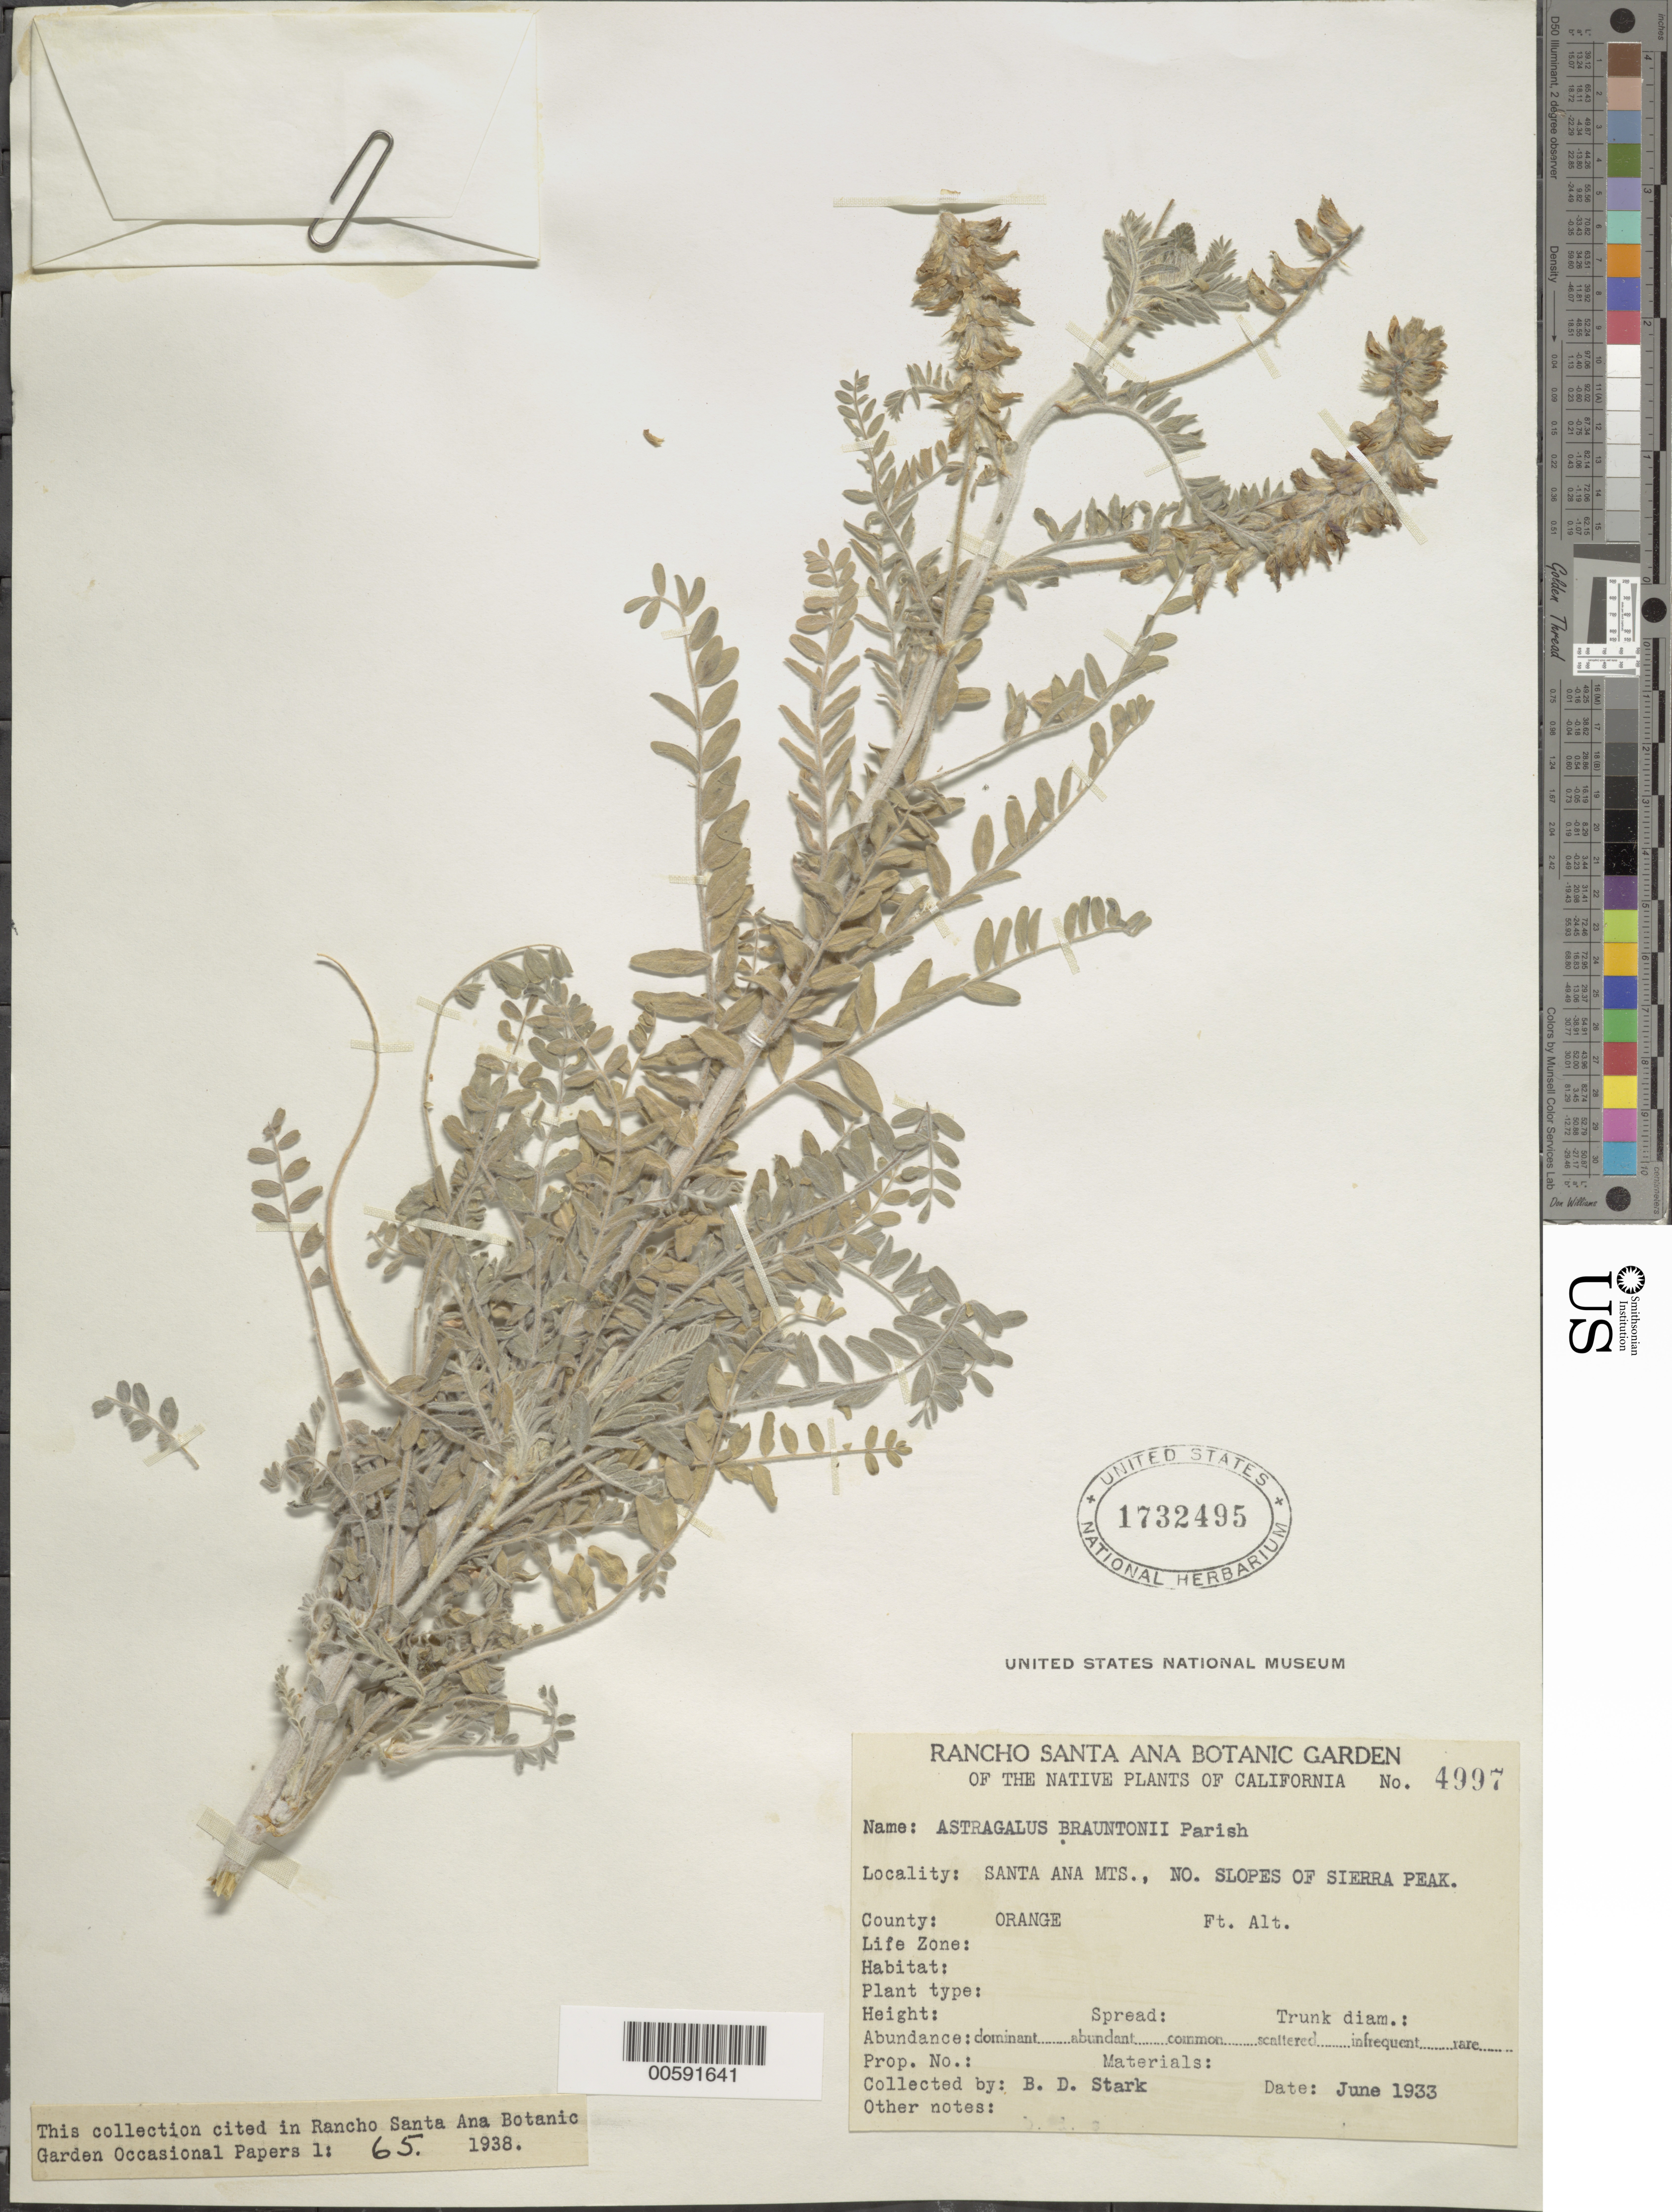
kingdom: Plantae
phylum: Tracheophyta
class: Magnoliopsida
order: Fabales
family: Fabaceae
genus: Astragalus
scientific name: Astragalus brauntonii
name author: Parish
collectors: B. Stark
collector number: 4997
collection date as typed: Jun 1933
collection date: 1933-06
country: United States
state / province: California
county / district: Orange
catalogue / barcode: US 1732495